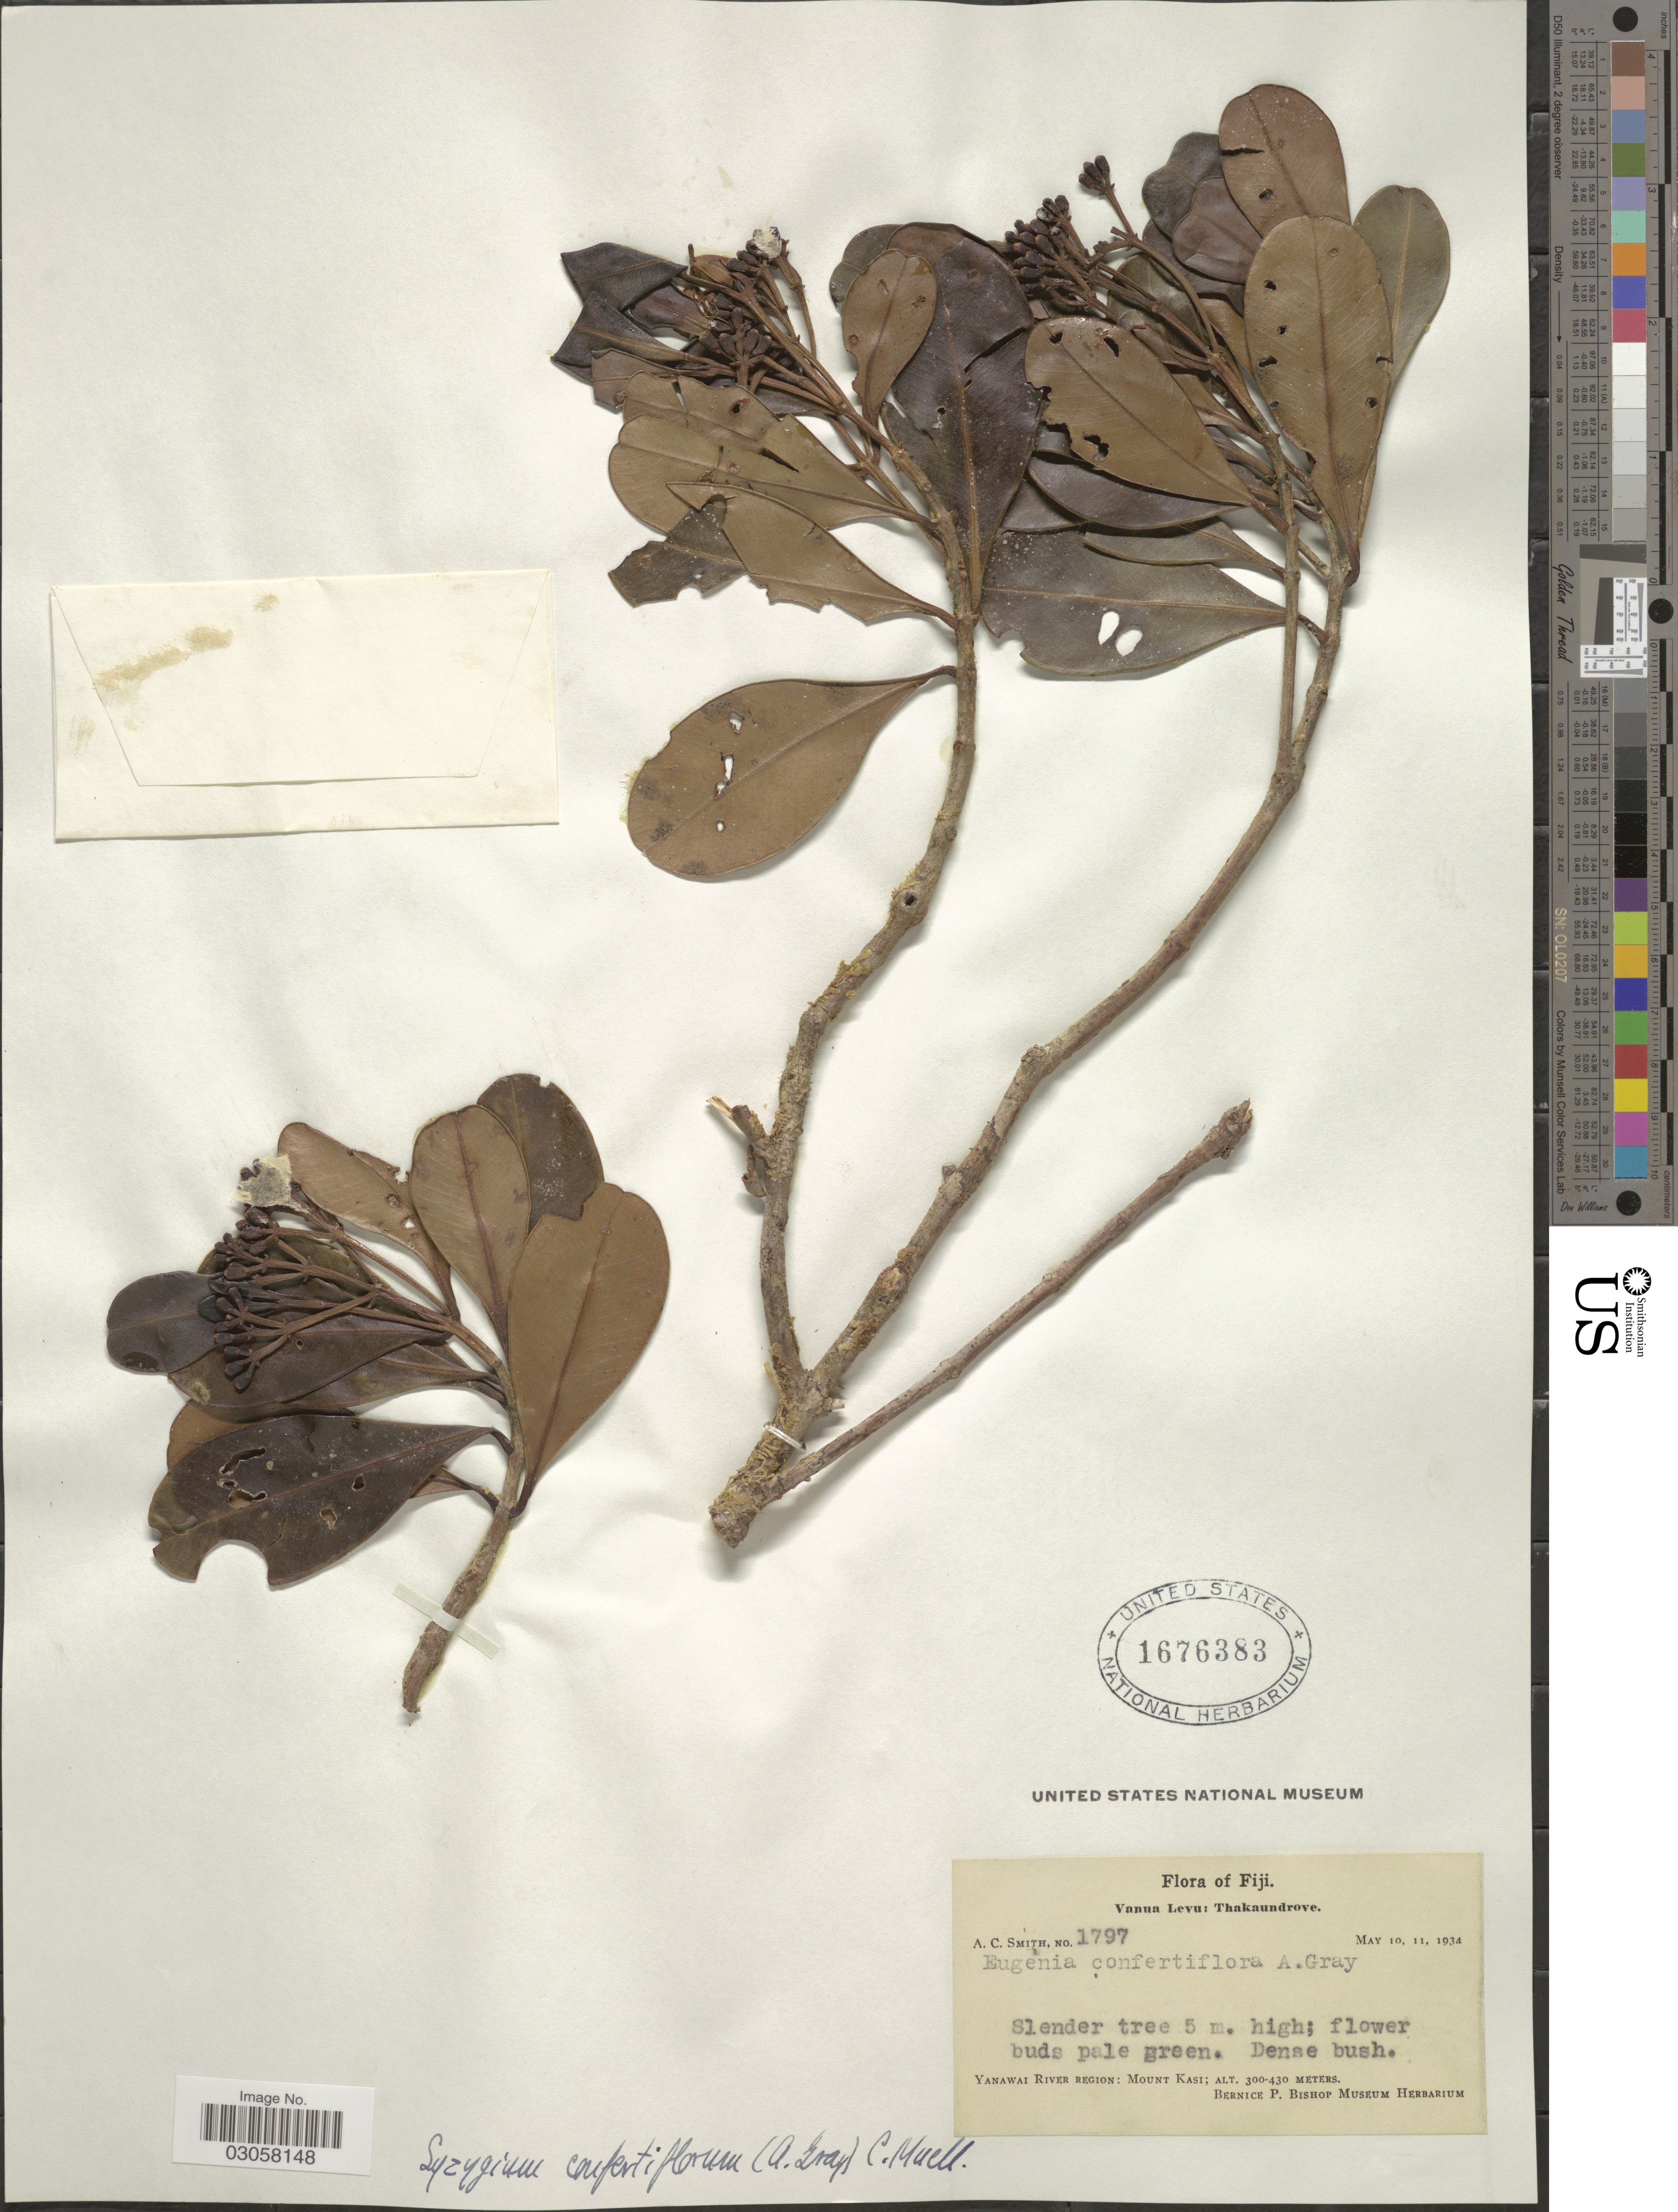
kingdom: Plantae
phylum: Tracheophyta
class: Magnoliopsida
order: Myrtales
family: Myrtaceae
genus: Syzygium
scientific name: Syzygium confertiflorum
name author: (A. Gray) Mueller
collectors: A. C. Smith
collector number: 1797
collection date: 1934-05-10/1934-05-11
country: Fiji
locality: Vanua Levu: Thakaundrove. Yanawai River Region: Mount Kasi.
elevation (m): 300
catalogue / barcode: US 1676383